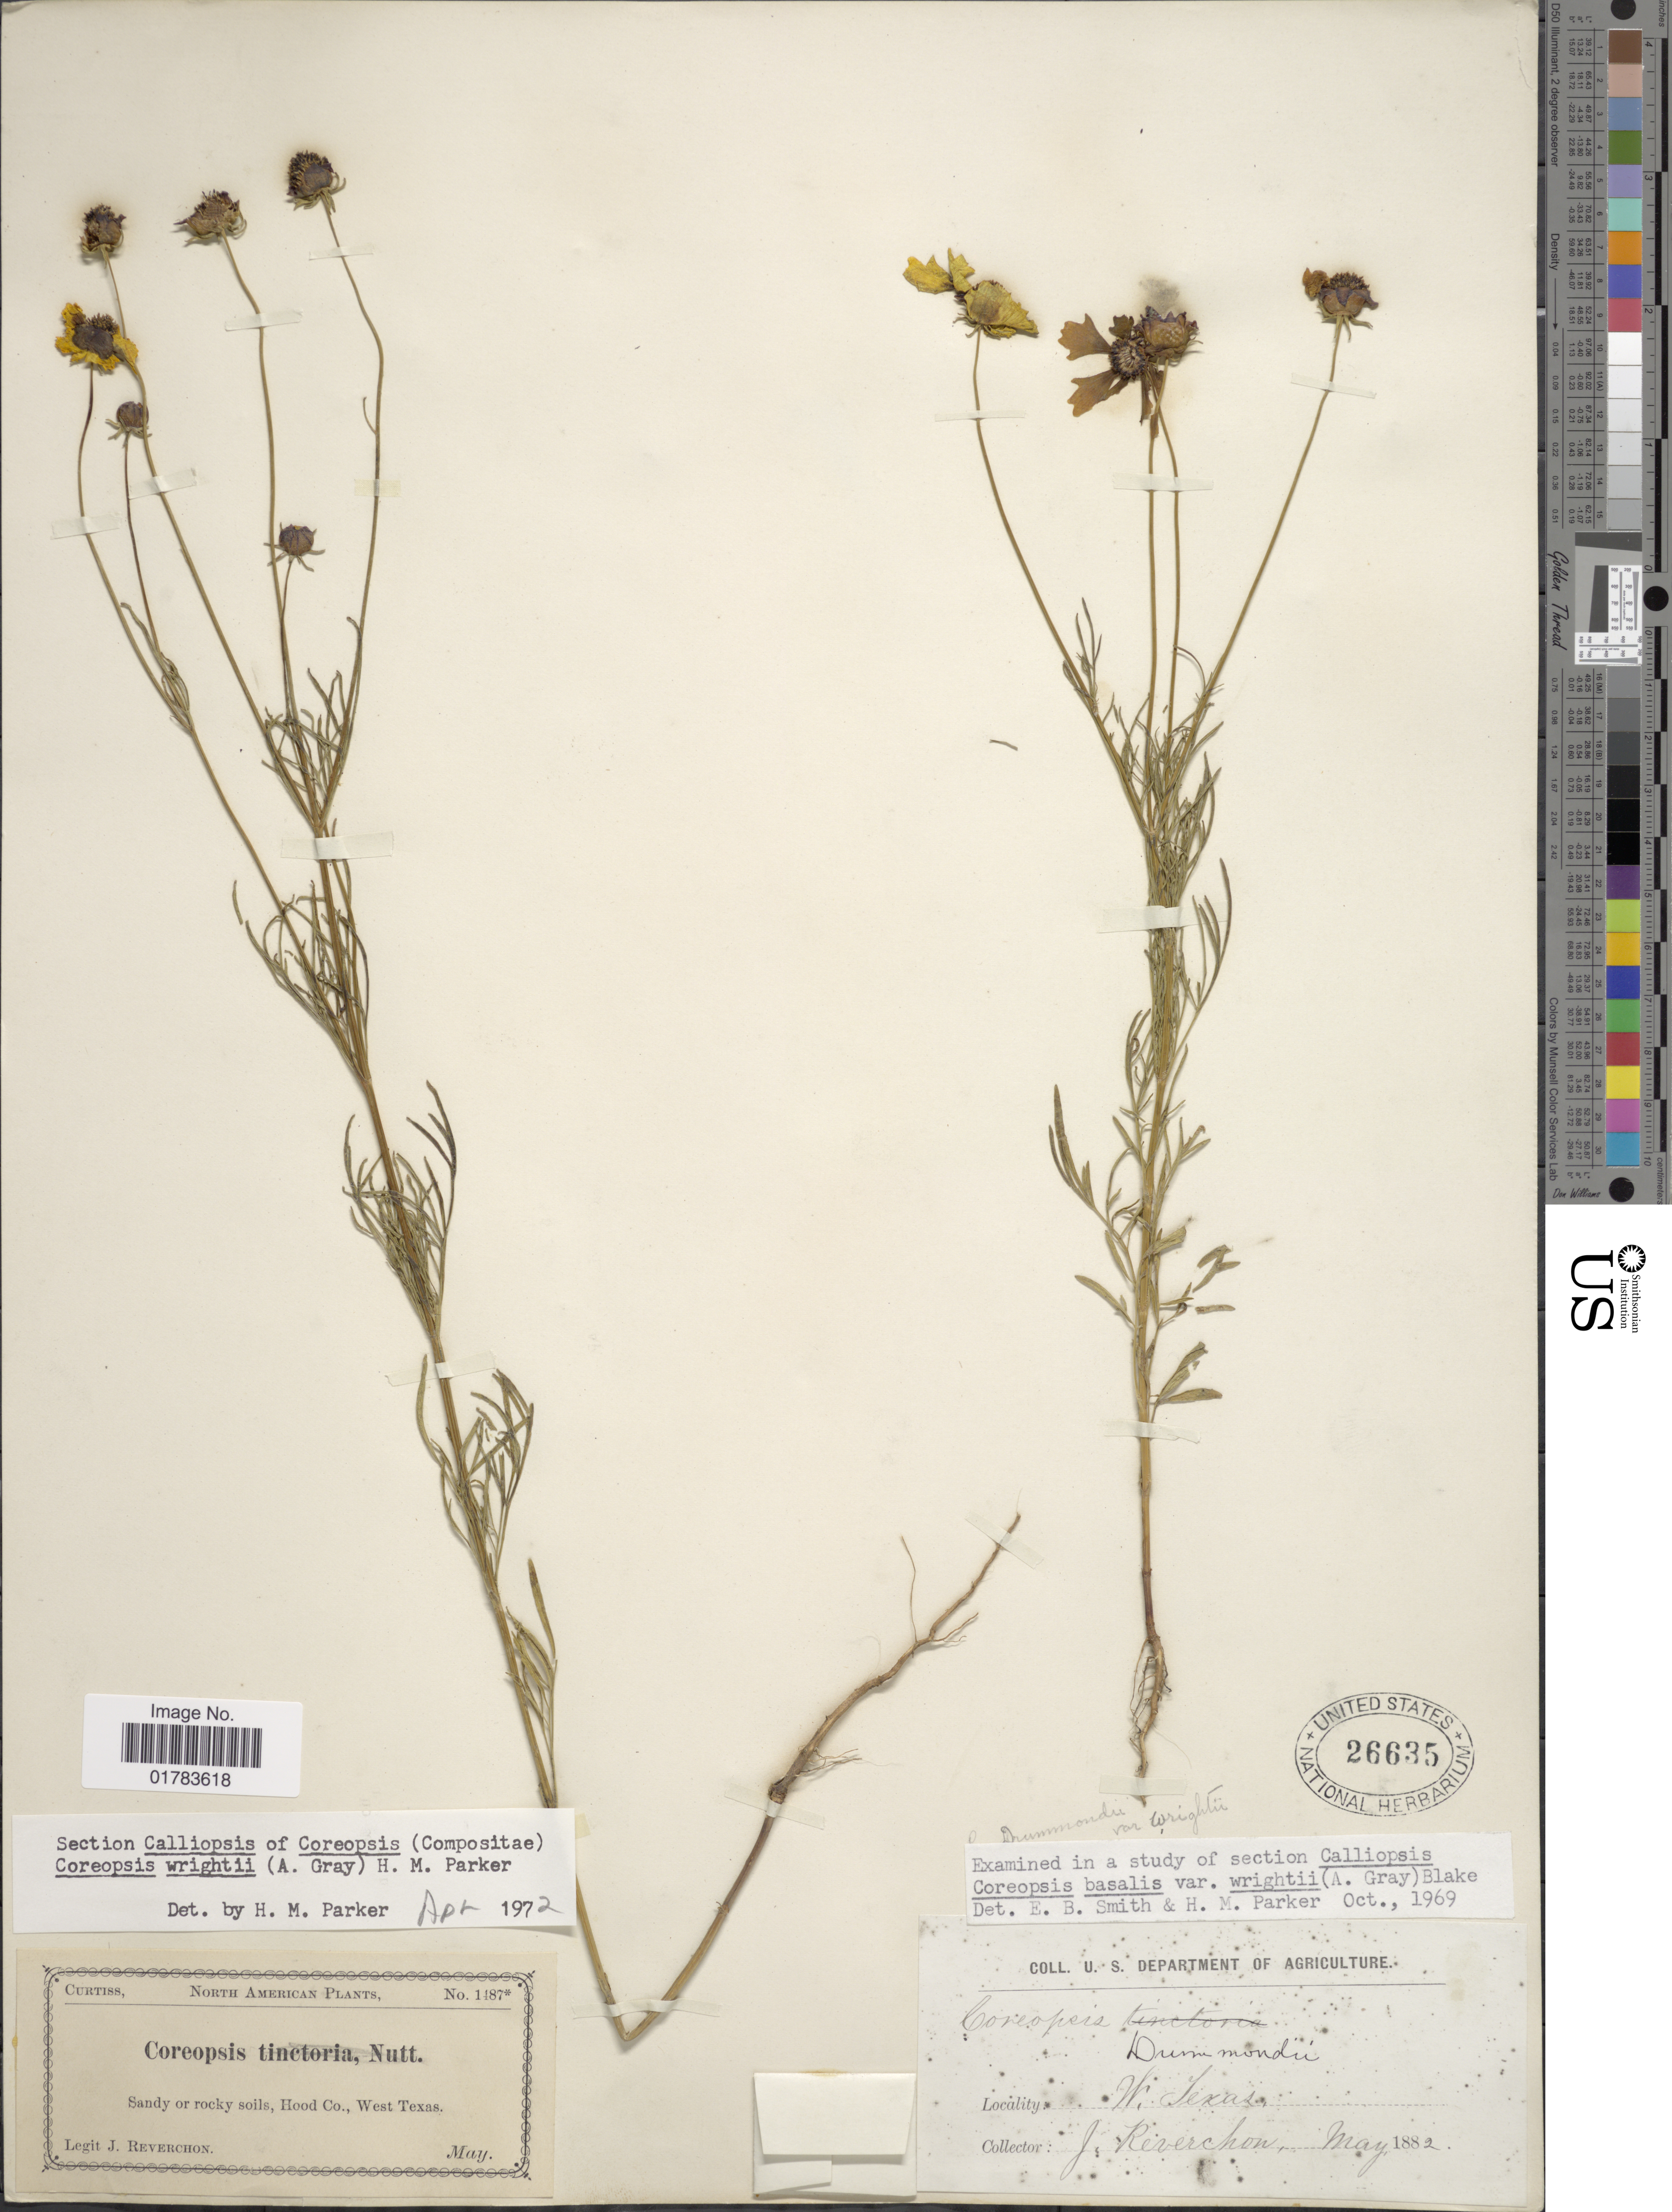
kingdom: Plantae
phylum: Tracheophyta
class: Magnoliopsida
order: Asterales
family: Asteraceae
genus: Coreopsis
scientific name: Coreopsis wrightii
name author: (A. Gray) Parker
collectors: J. Reverchon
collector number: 1487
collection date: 1882-05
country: United States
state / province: Texas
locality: Hood Co., West Texas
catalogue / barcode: US 26635